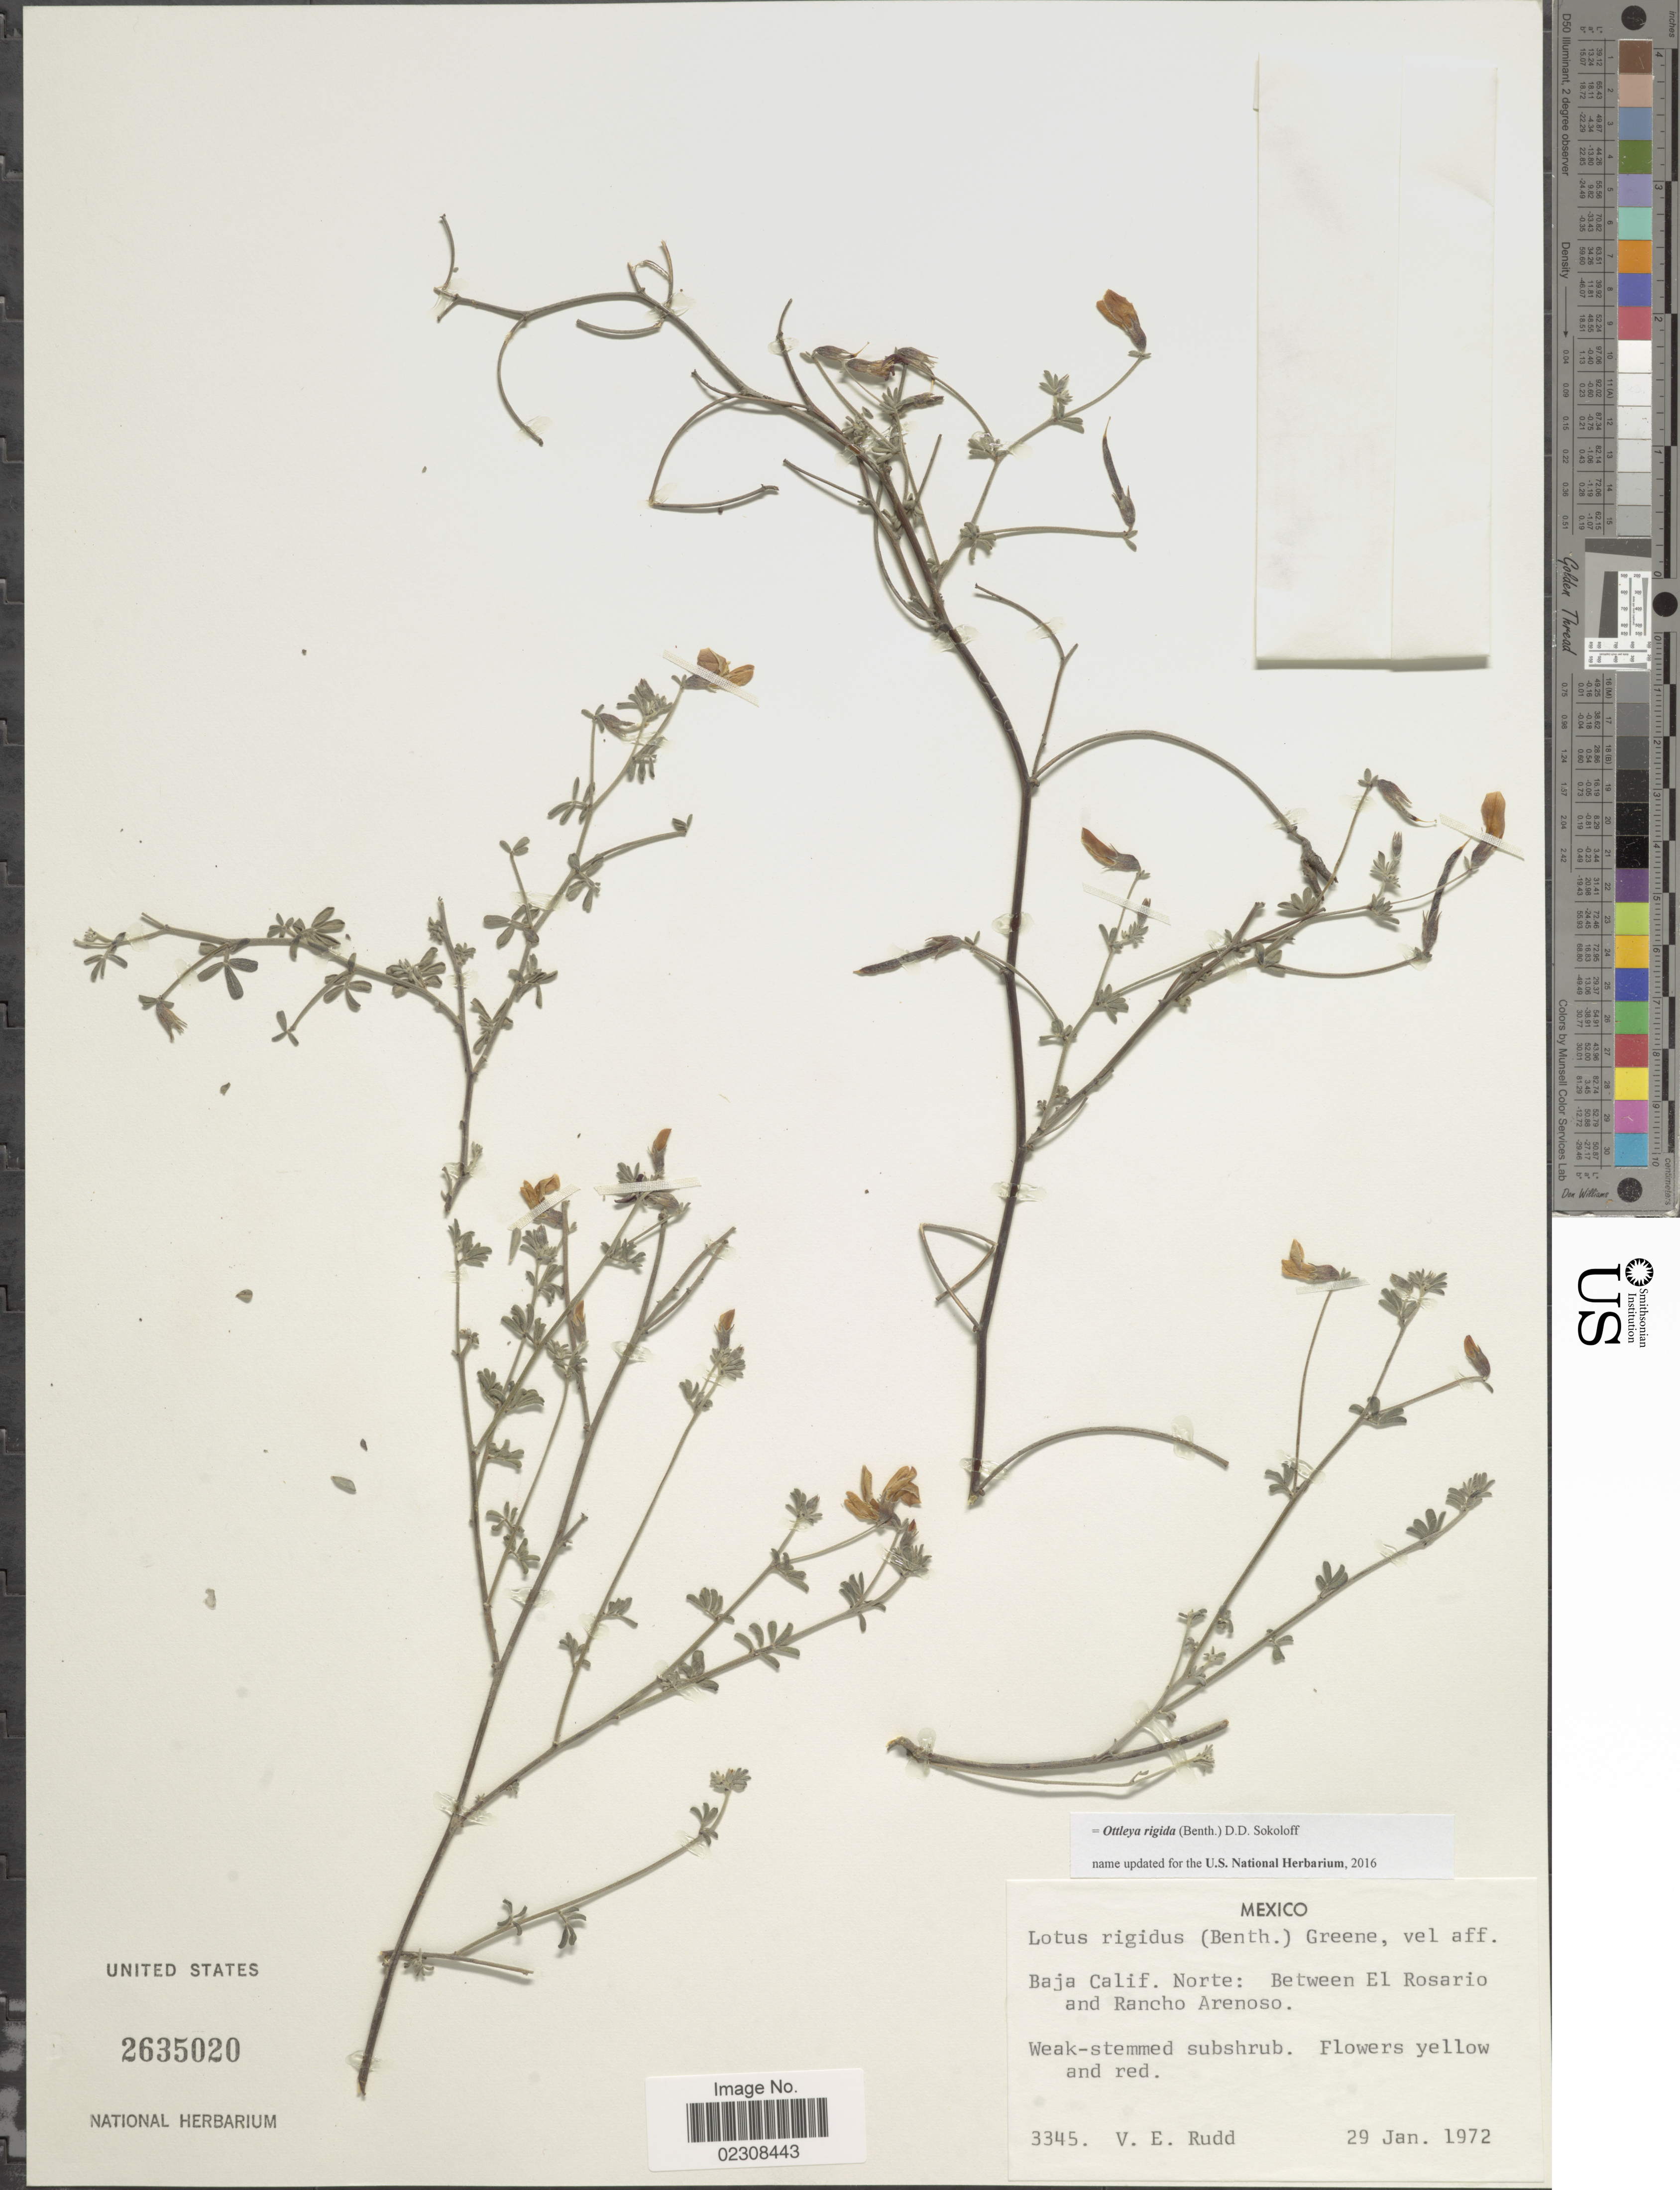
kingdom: Plantae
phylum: Tracheophyta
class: Magnoliopsida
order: Fabales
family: Fabaceae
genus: Ottleya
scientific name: Ottleya rigida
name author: (Benth.) D.D. Sokoloff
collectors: V. E. Rudd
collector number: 3345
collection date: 1972-01-29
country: Mexico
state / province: Baja California Norte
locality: Between El Rosario and rancho Arenoso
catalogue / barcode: US 2635020